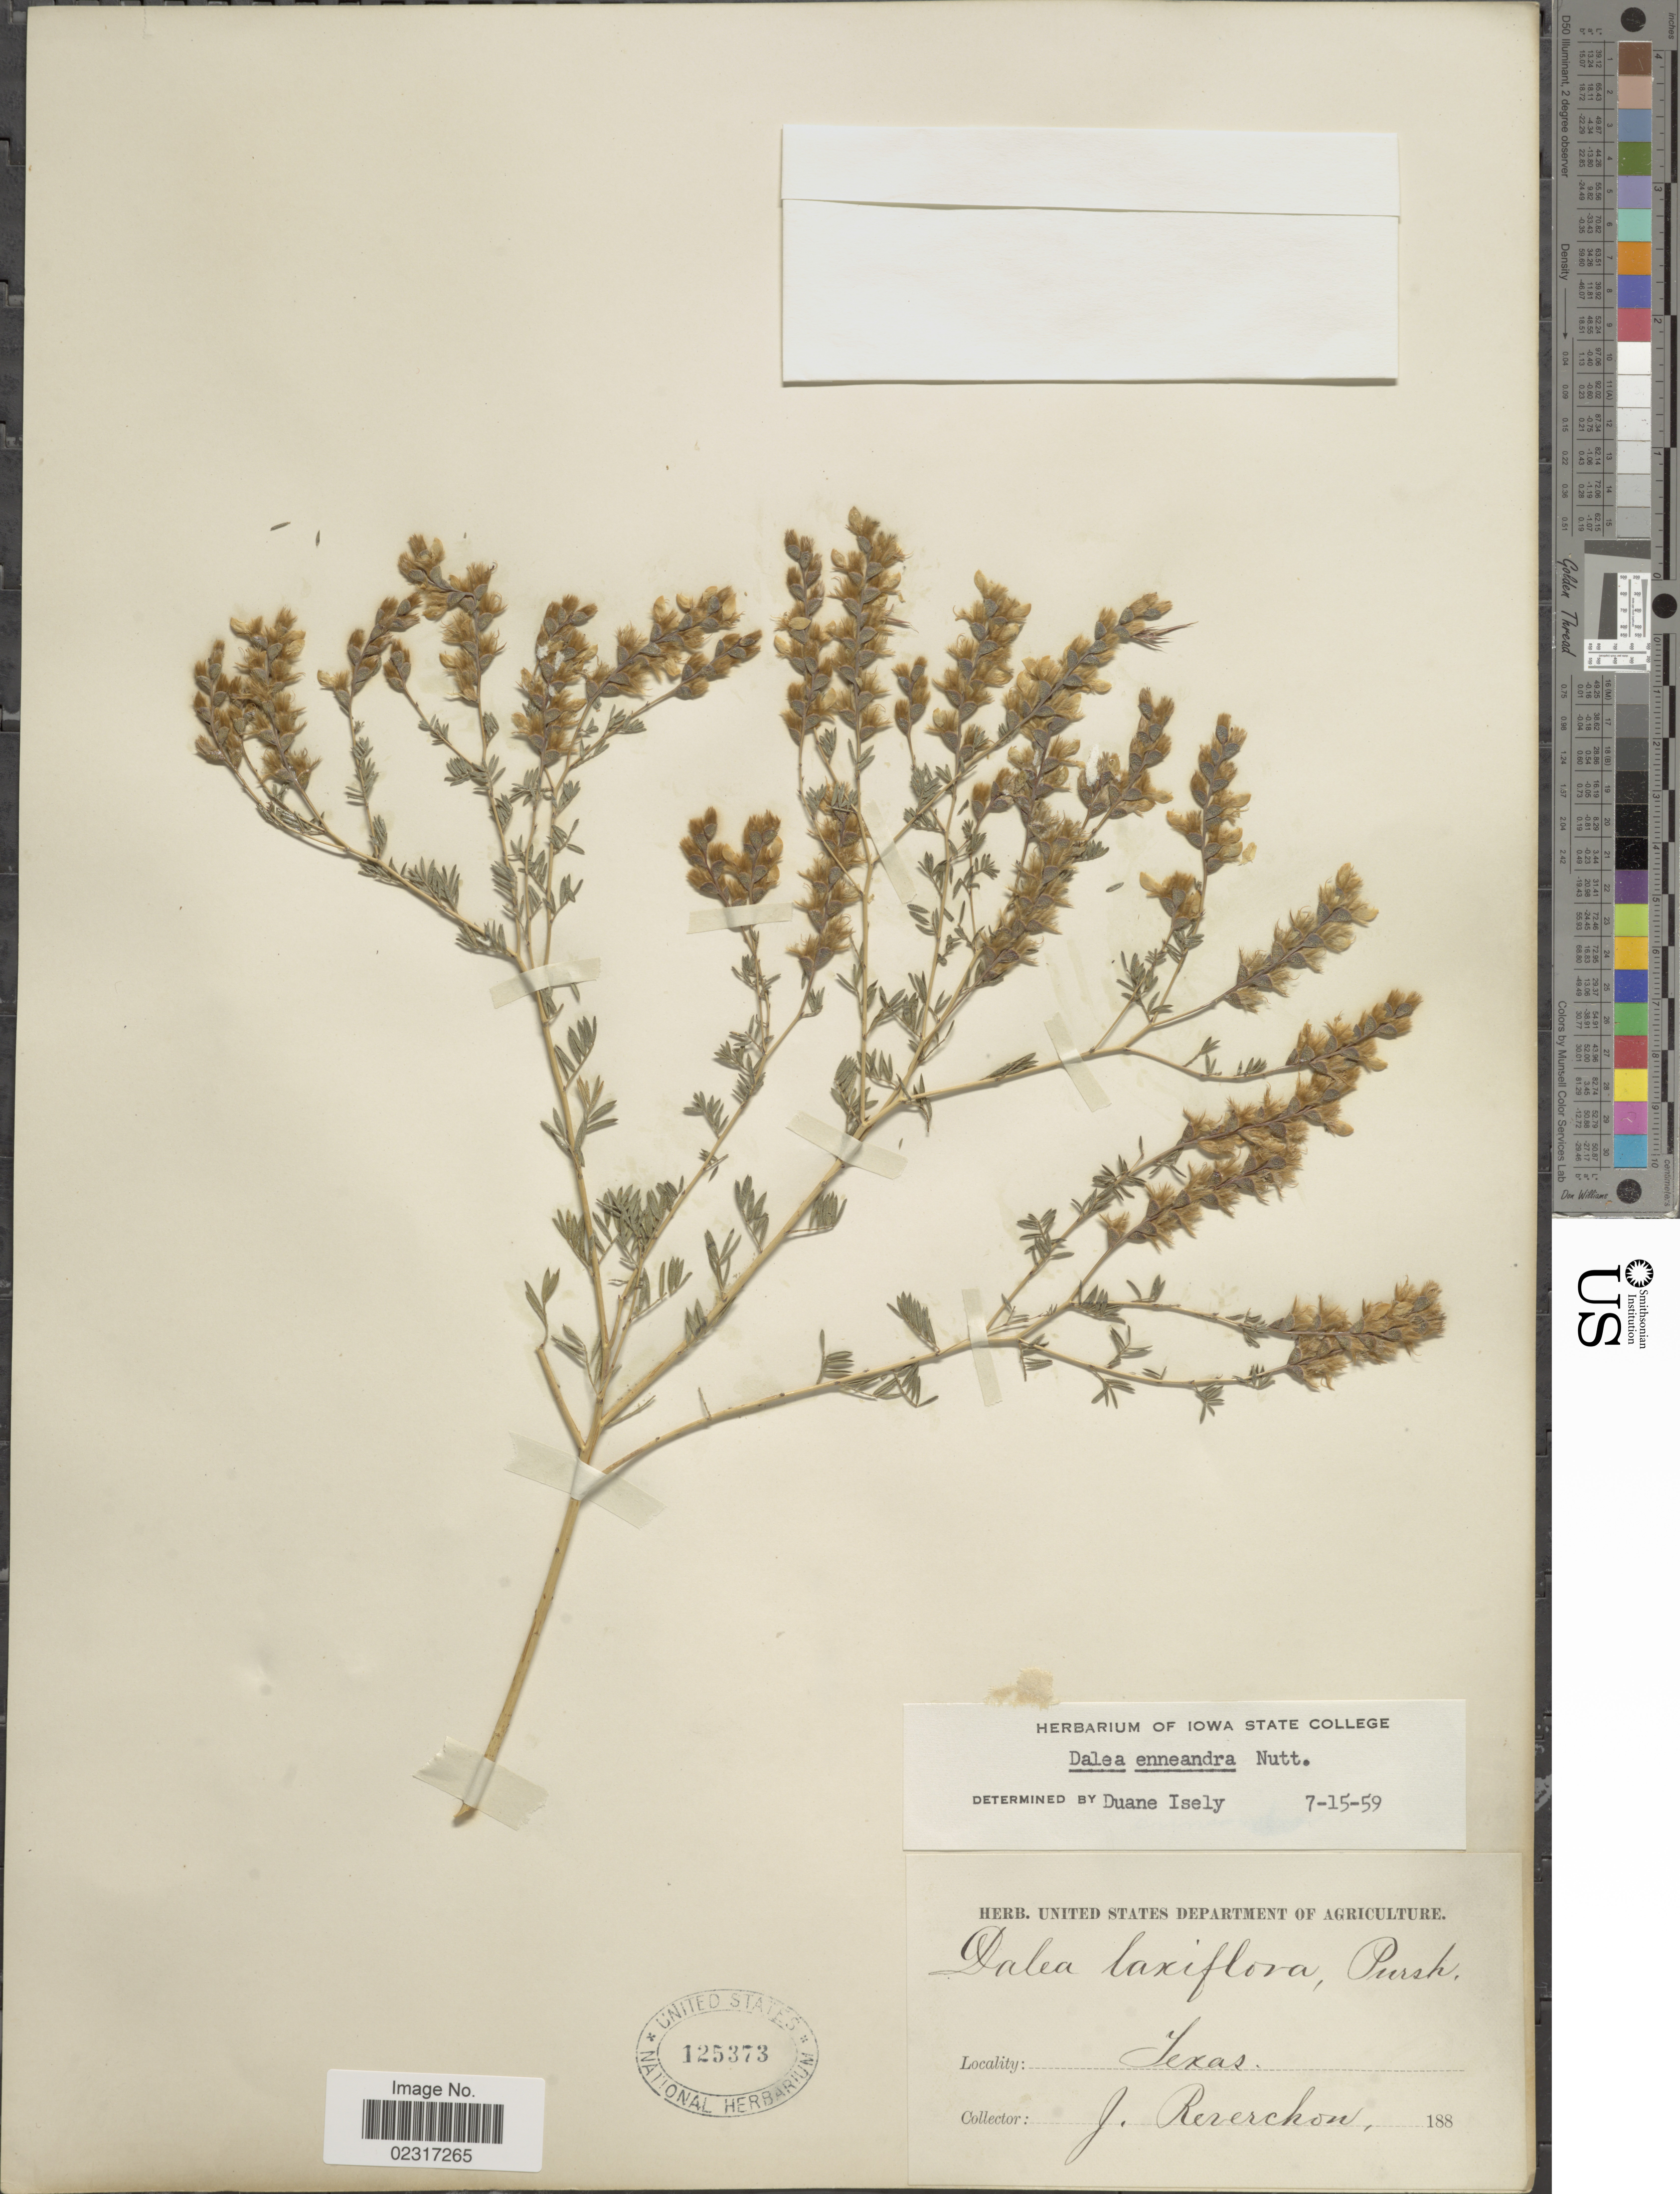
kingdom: Plantae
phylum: Tracheophyta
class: Magnoliopsida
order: Fabales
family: Fabaceae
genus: Dalea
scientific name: Dalea enneandra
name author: Nutt.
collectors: J. Reverchon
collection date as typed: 188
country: United States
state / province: Texas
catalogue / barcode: US 125373